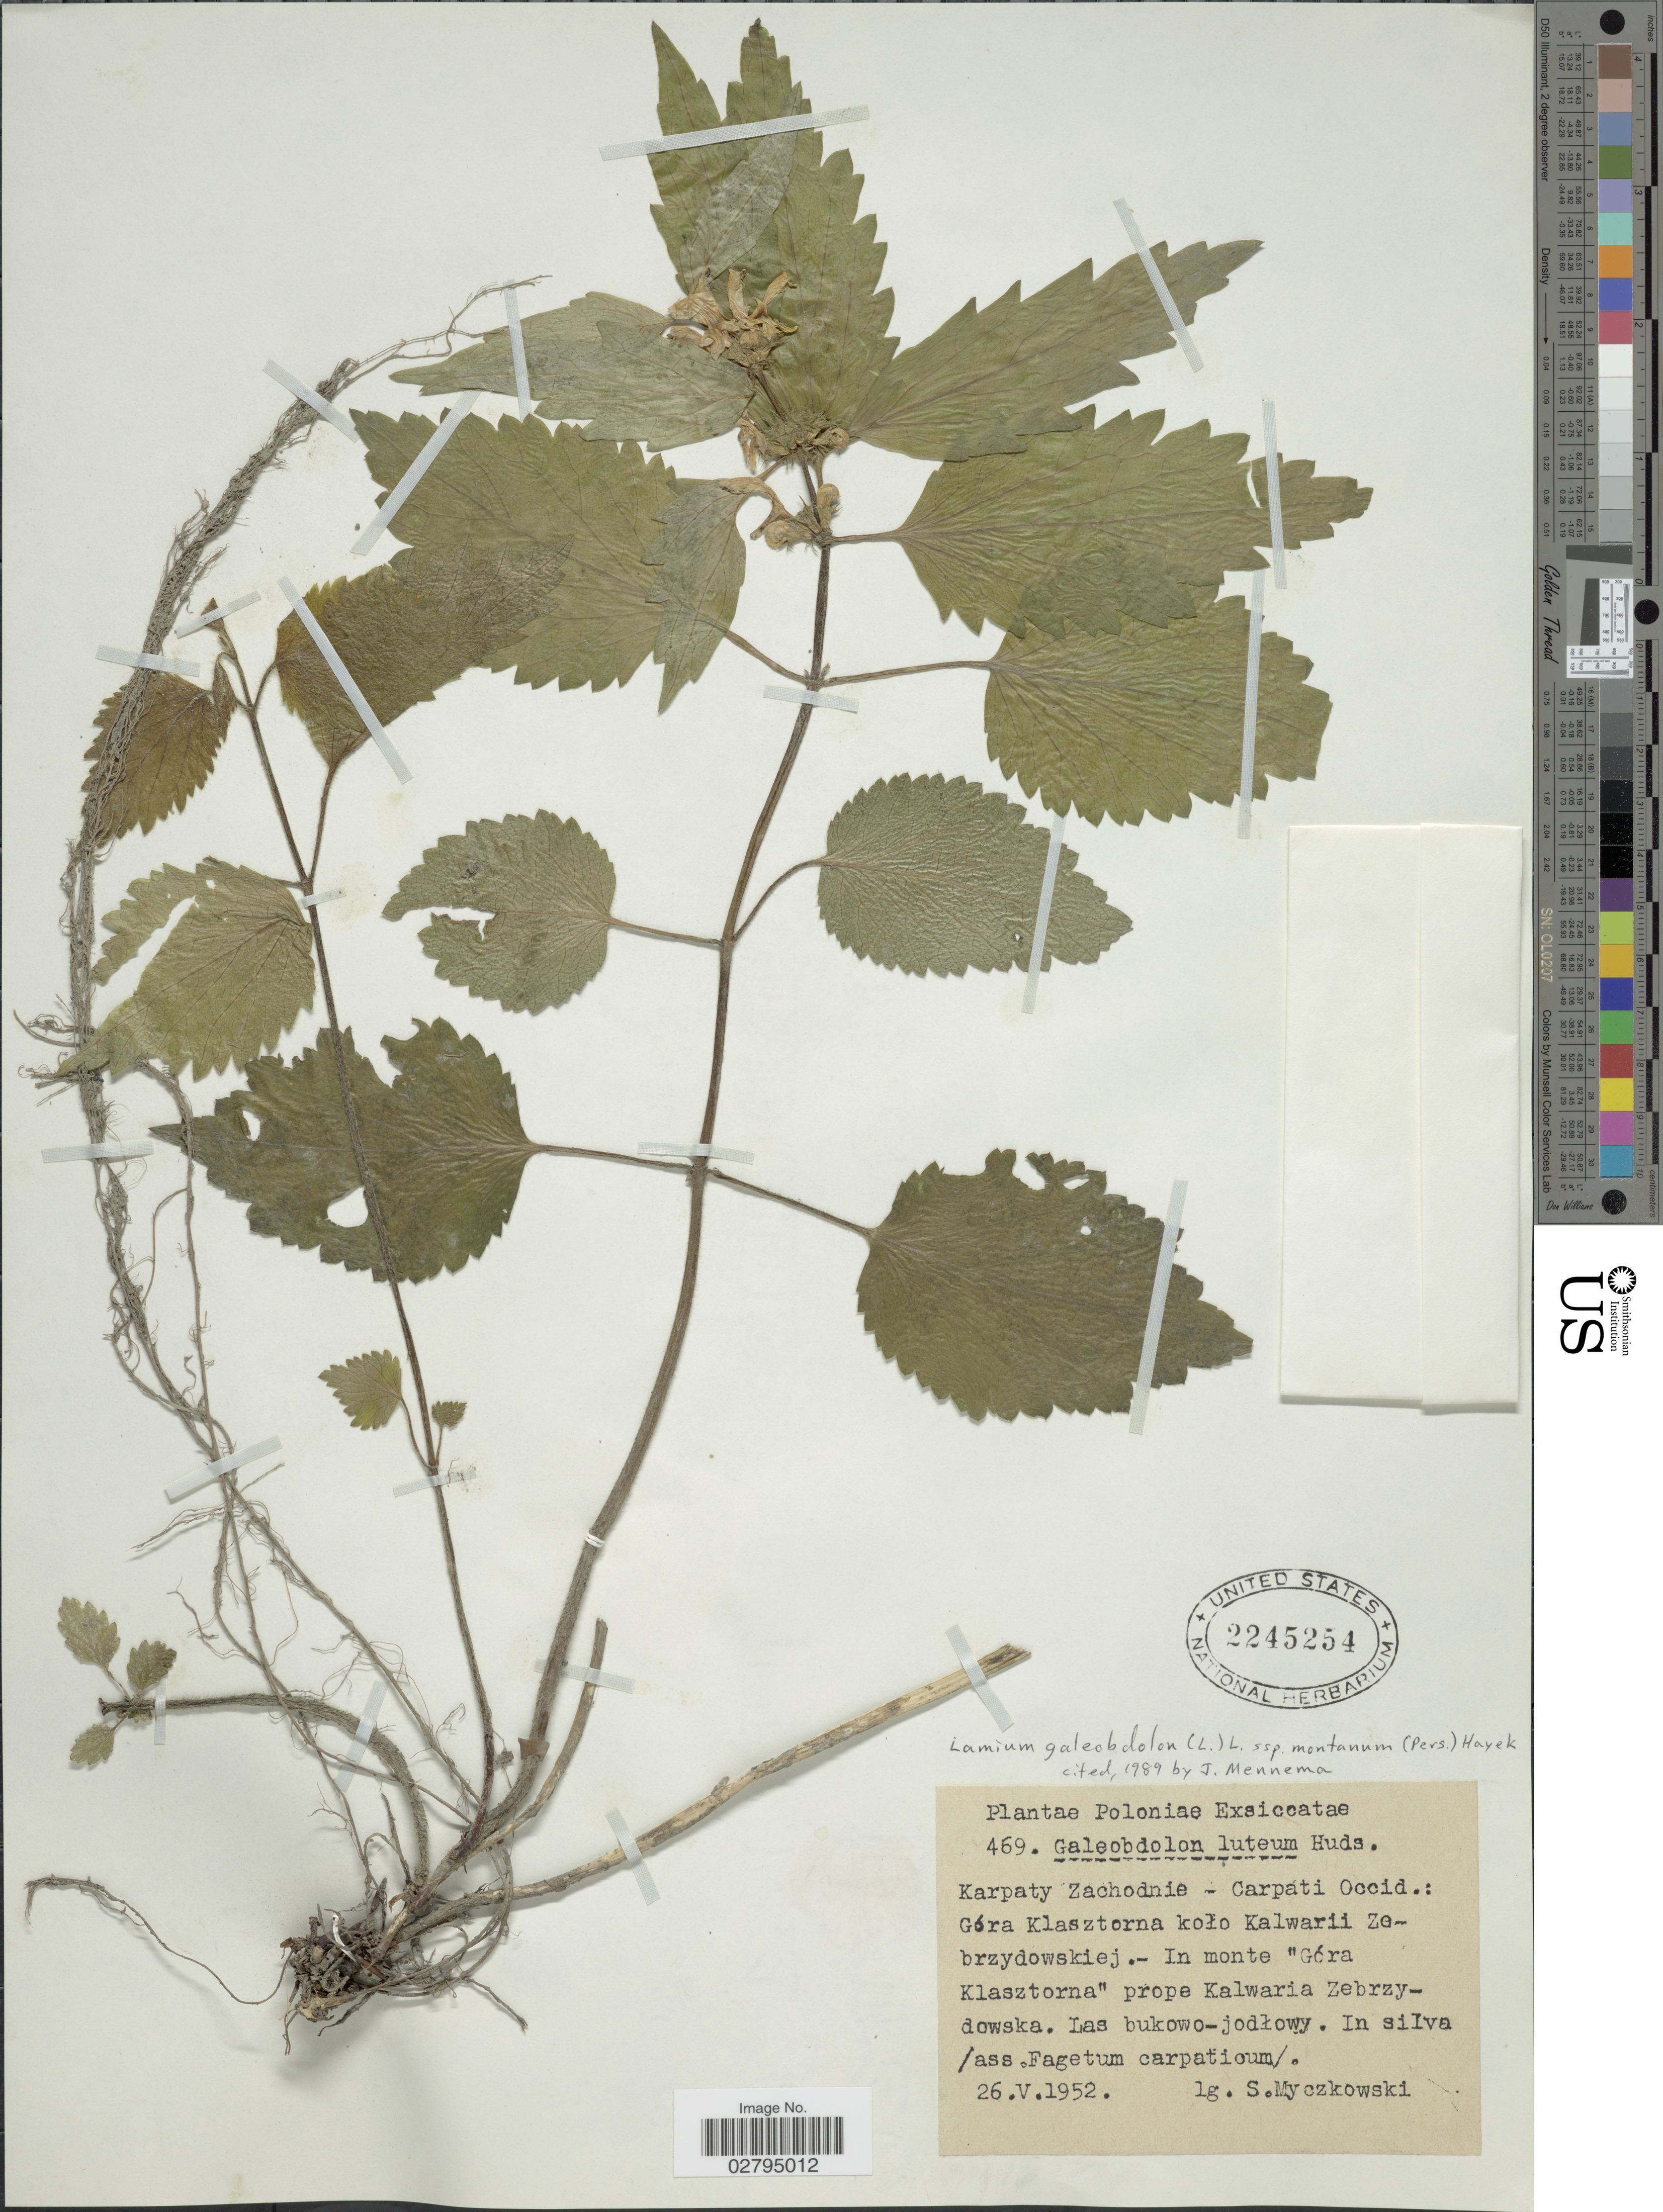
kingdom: Plantae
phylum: Tracheophyta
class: Magnoliopsida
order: Lamiales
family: Lamiaceae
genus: Lamium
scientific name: Lamium galeobdolon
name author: (L.) L.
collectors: S. Myczkowski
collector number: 469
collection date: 1952-05-26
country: Poland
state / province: Zachodniopomorskie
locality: Karpaty Zachodnie - Carpati Occid.: Góra Klasztorna kolo Kalwarii Zebrzydowskiej - In monte "Góra Klasztorna" prope Kalwaria Zebrzydowska. Las bukowo-jodlowy.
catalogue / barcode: US 2245254